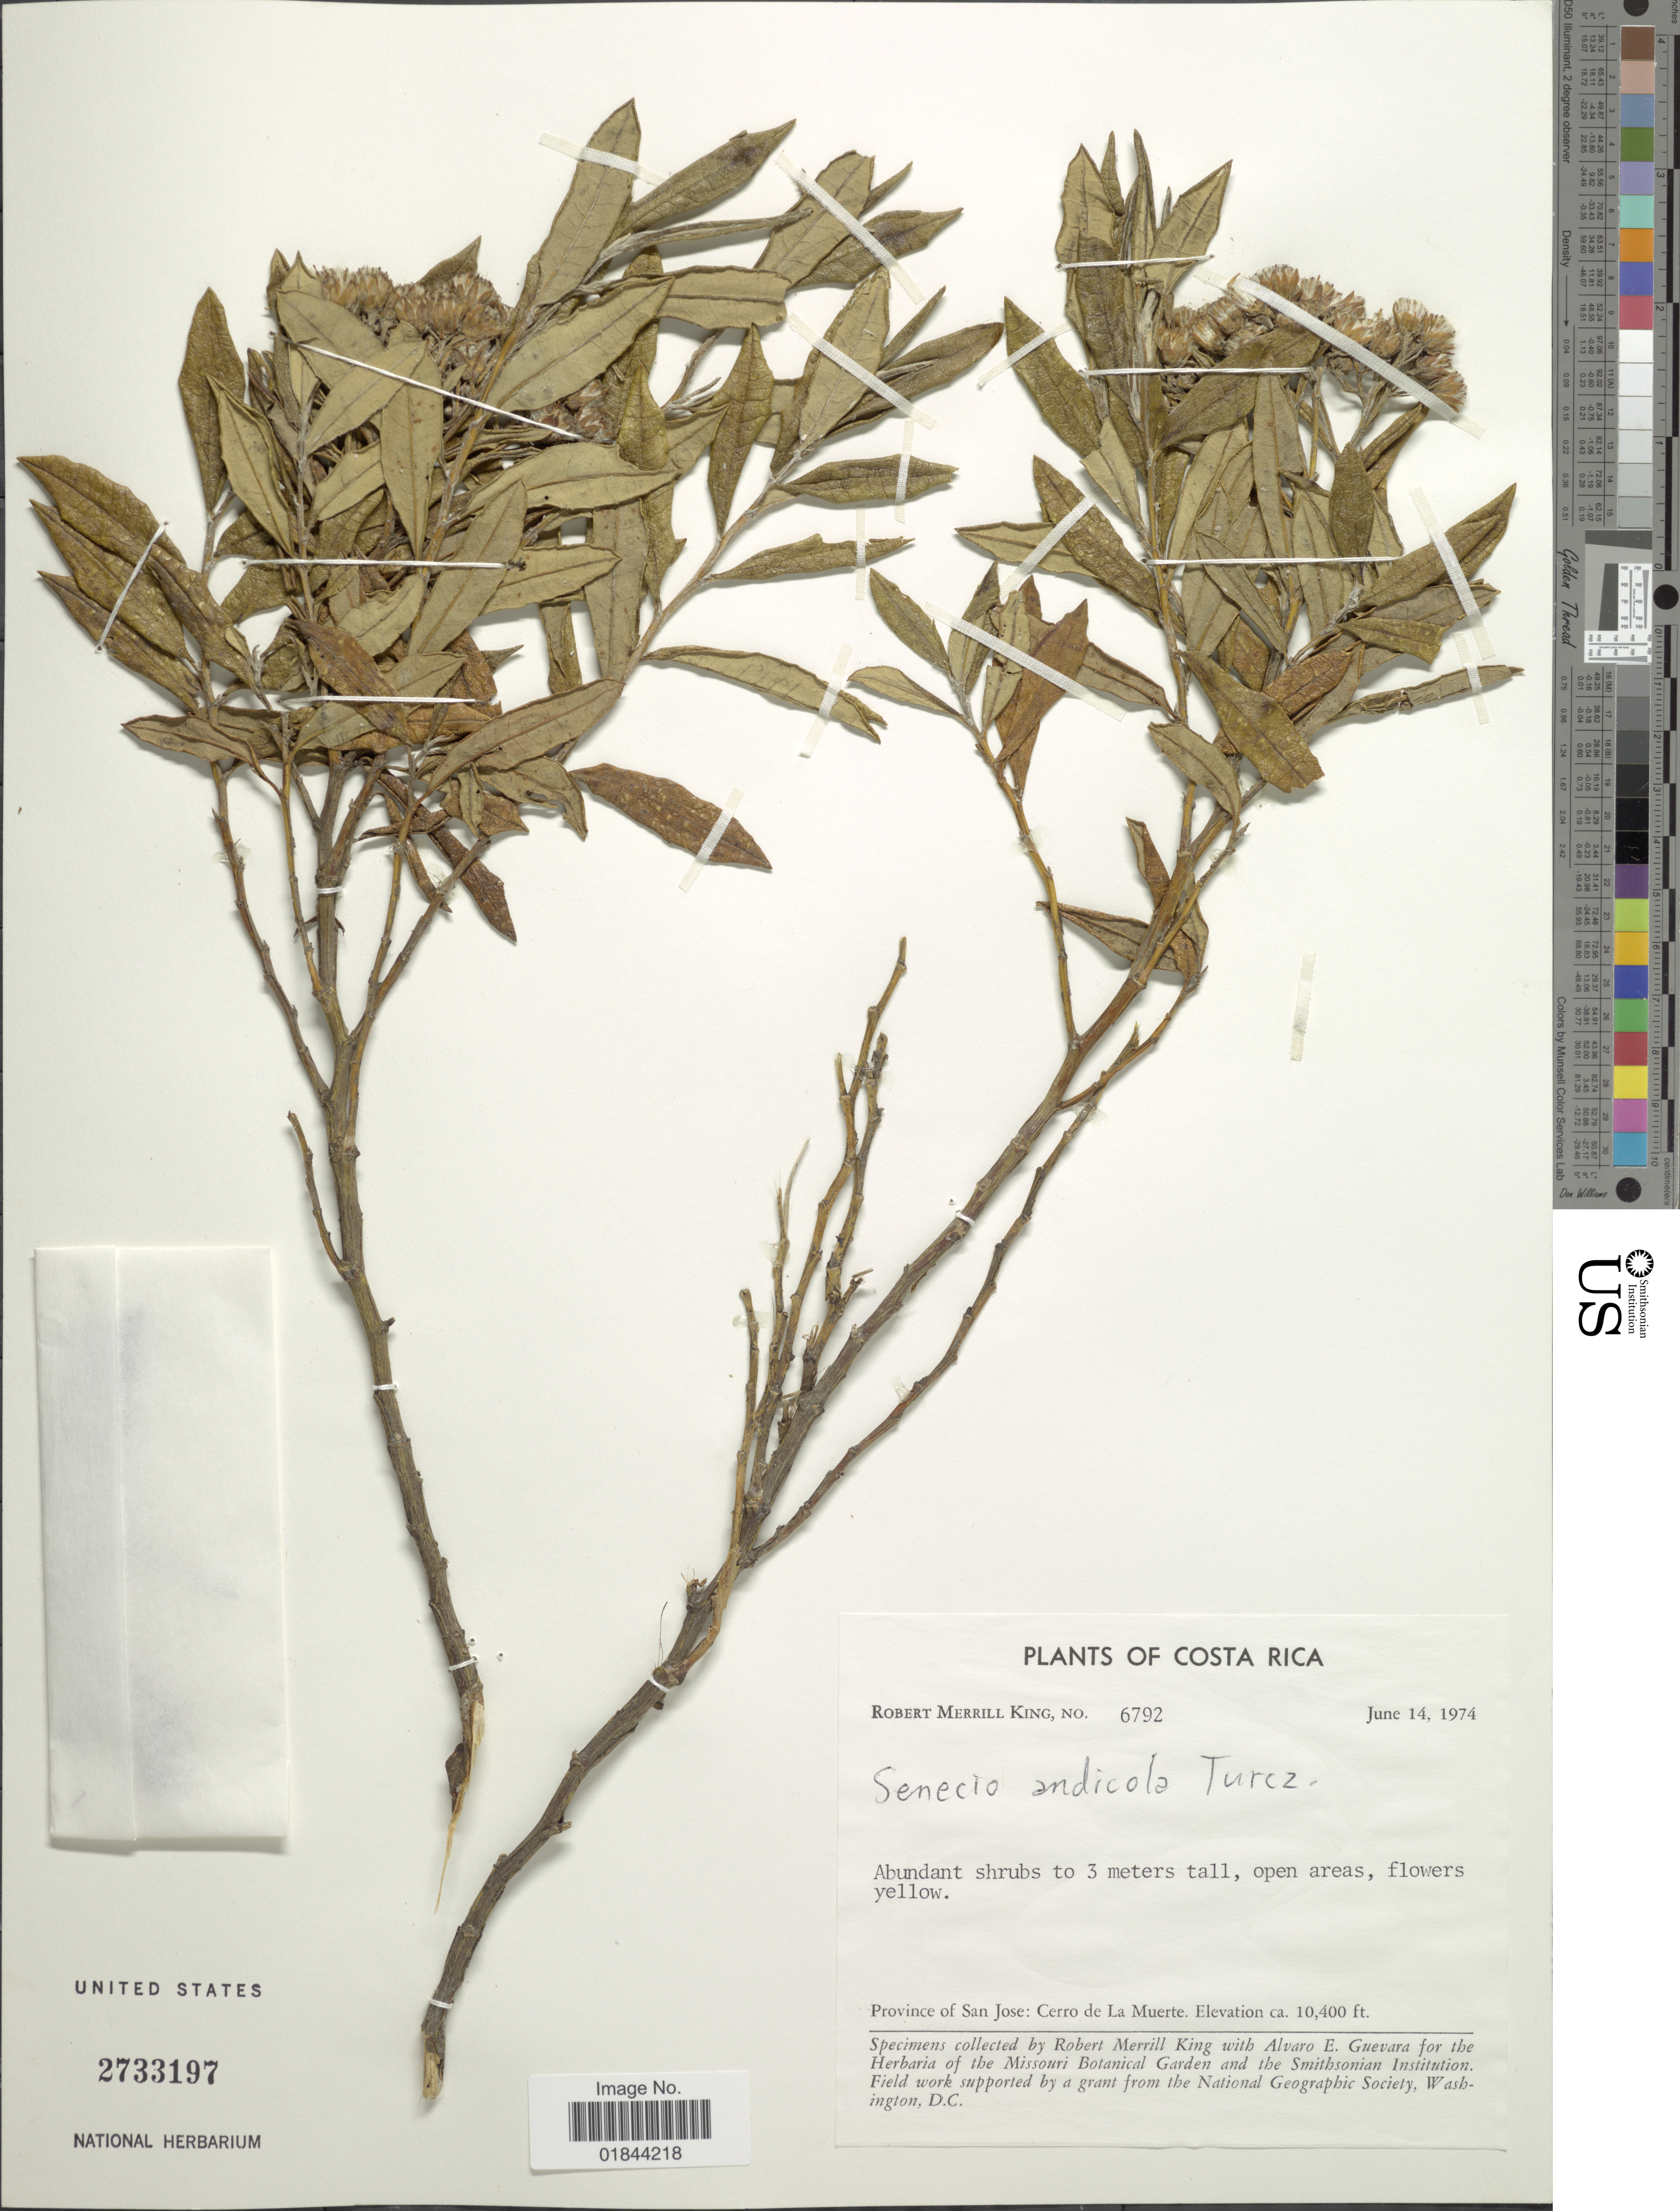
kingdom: Plantae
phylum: Tracheophyta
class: Magnoliopsida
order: Asterales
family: Asteraceae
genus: Pentacalia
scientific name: Pentacalia andicola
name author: (Turcz.) Cuatrec.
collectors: R. M. King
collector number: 6792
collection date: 1974-06-14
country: Costa Rica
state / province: San José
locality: Cerro de La Muerte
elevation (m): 3170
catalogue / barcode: US 2733197